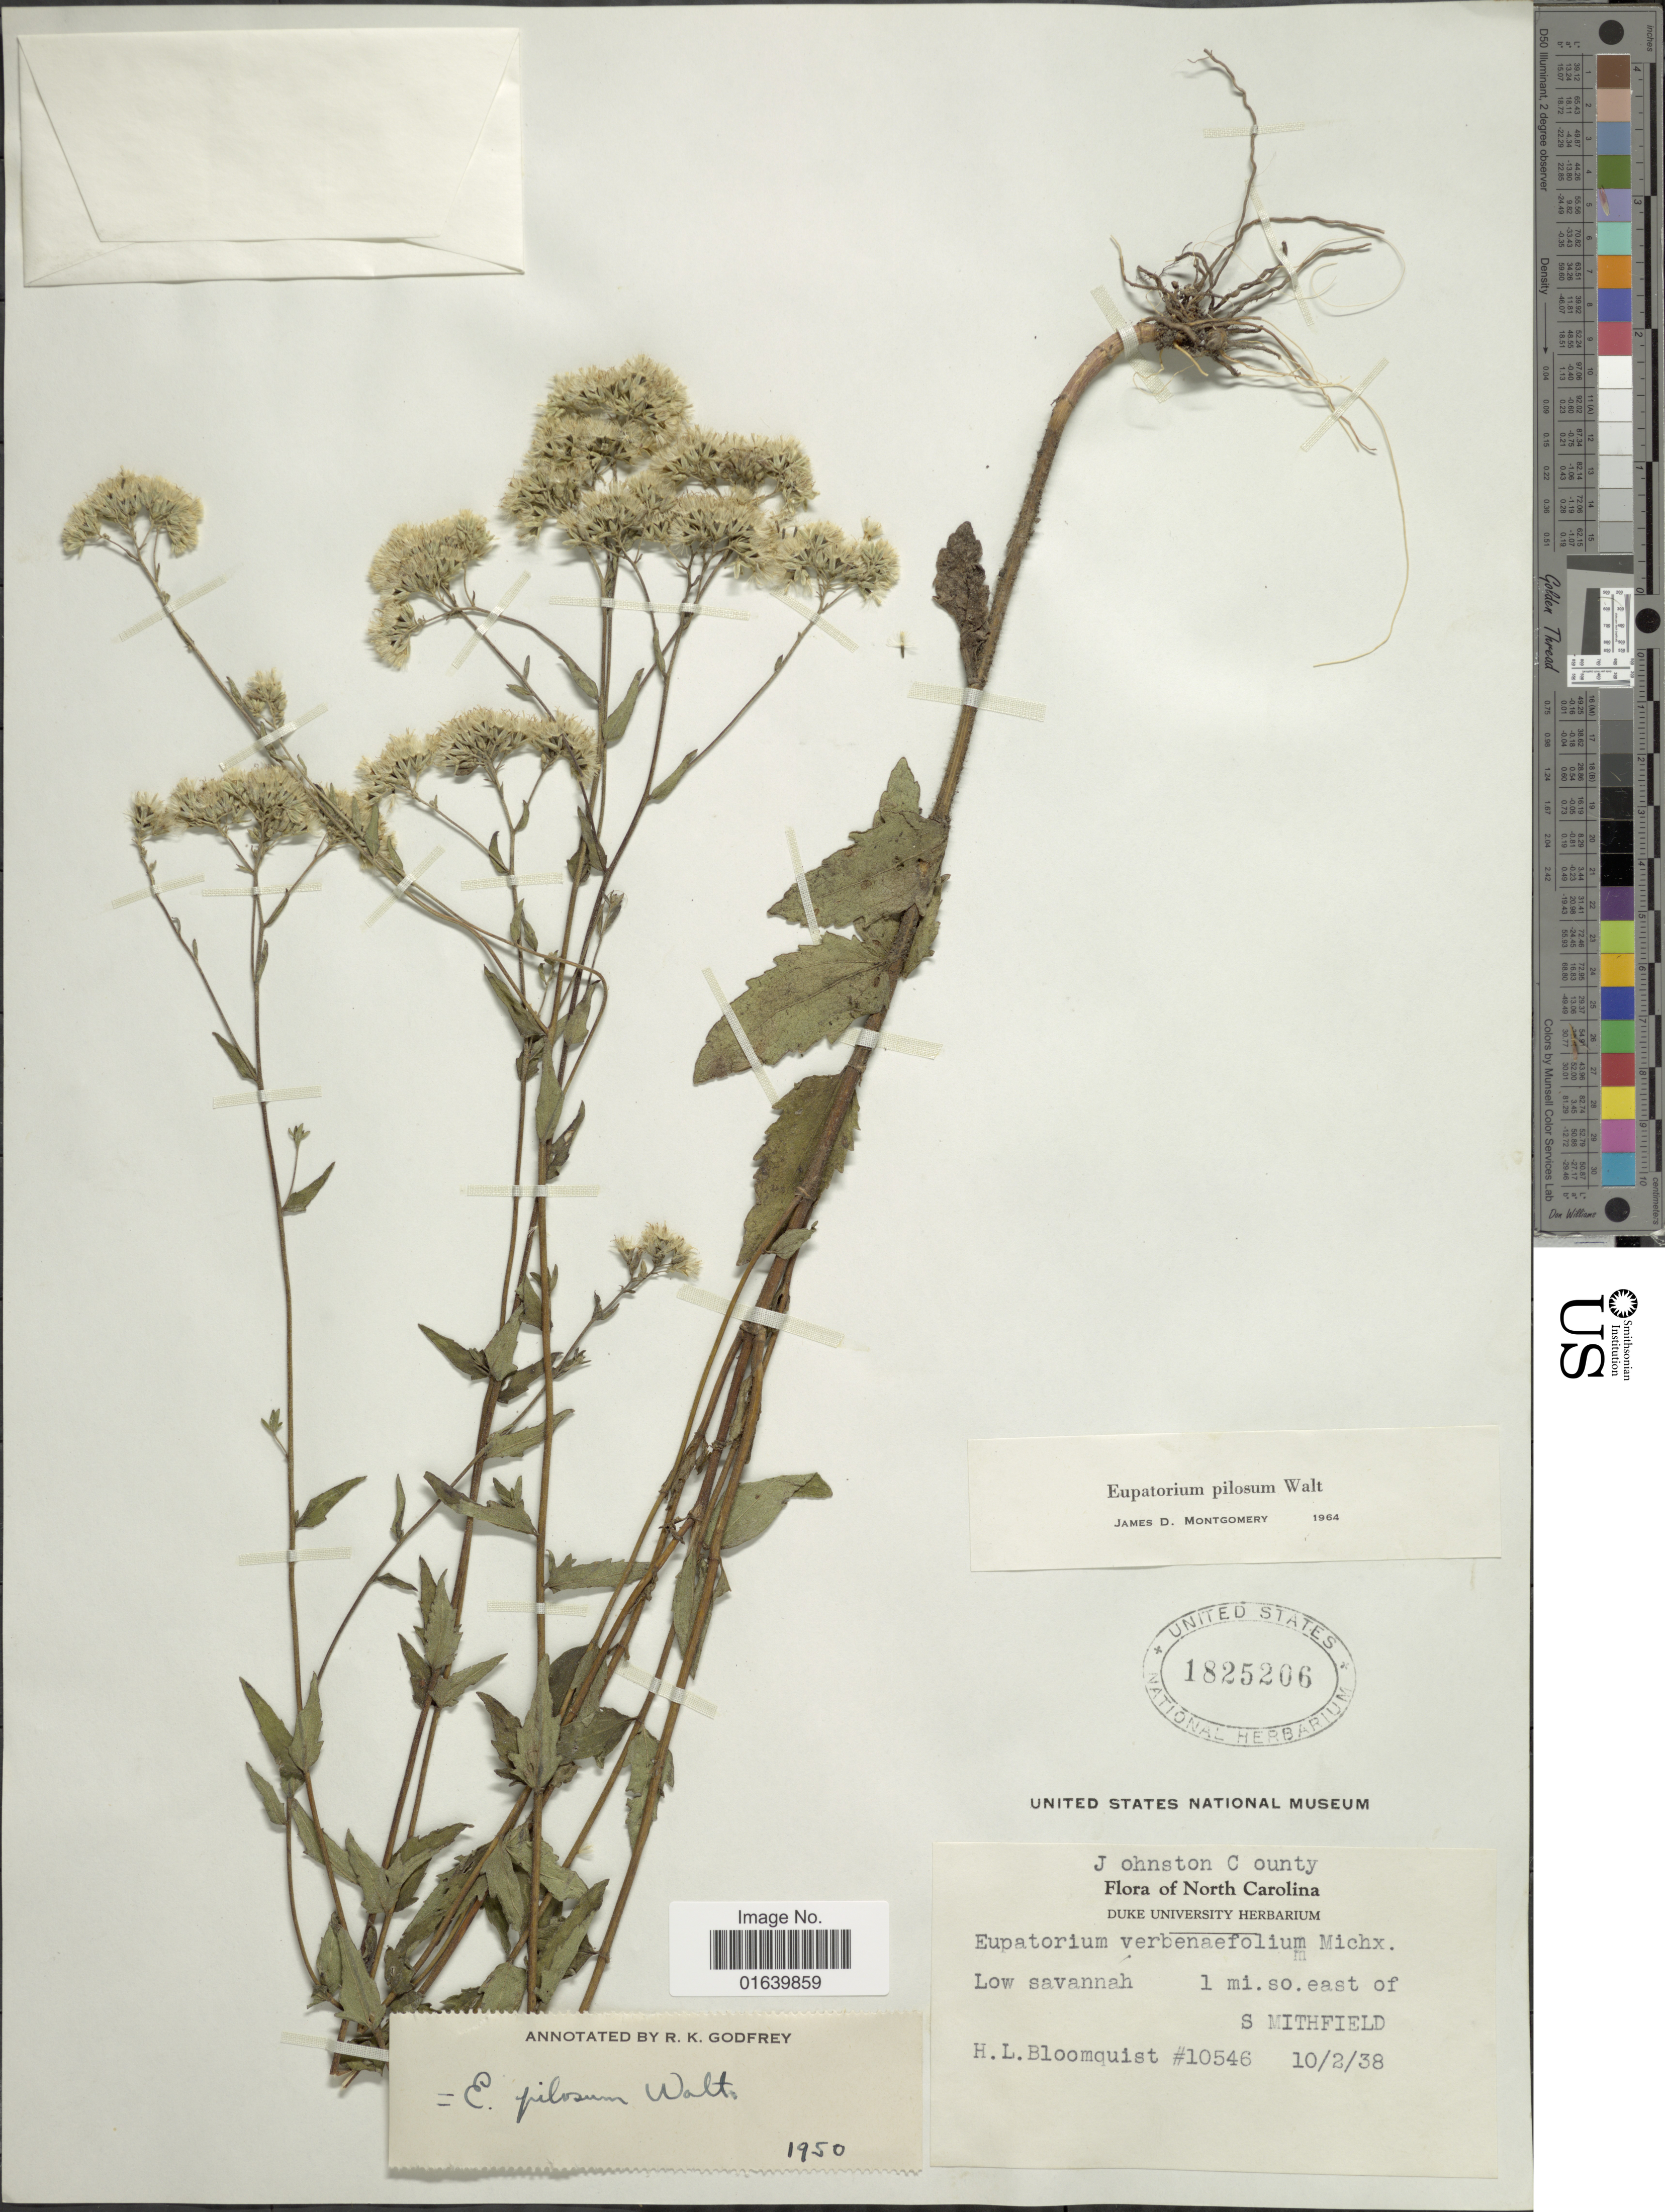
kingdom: Plantae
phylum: Tracheophyta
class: Magnoliopsida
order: Asterales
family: Asteraceae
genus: Eupatorium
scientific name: Eupatorium pilosum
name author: Walter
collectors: H. Blomquist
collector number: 10546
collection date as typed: Transcribed d/m/y: 2/10/38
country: United States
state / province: North Carolina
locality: North Carolina, Johnston County, Low savannah, 1 mi. so. east of Smithfield.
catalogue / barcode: US 1825206